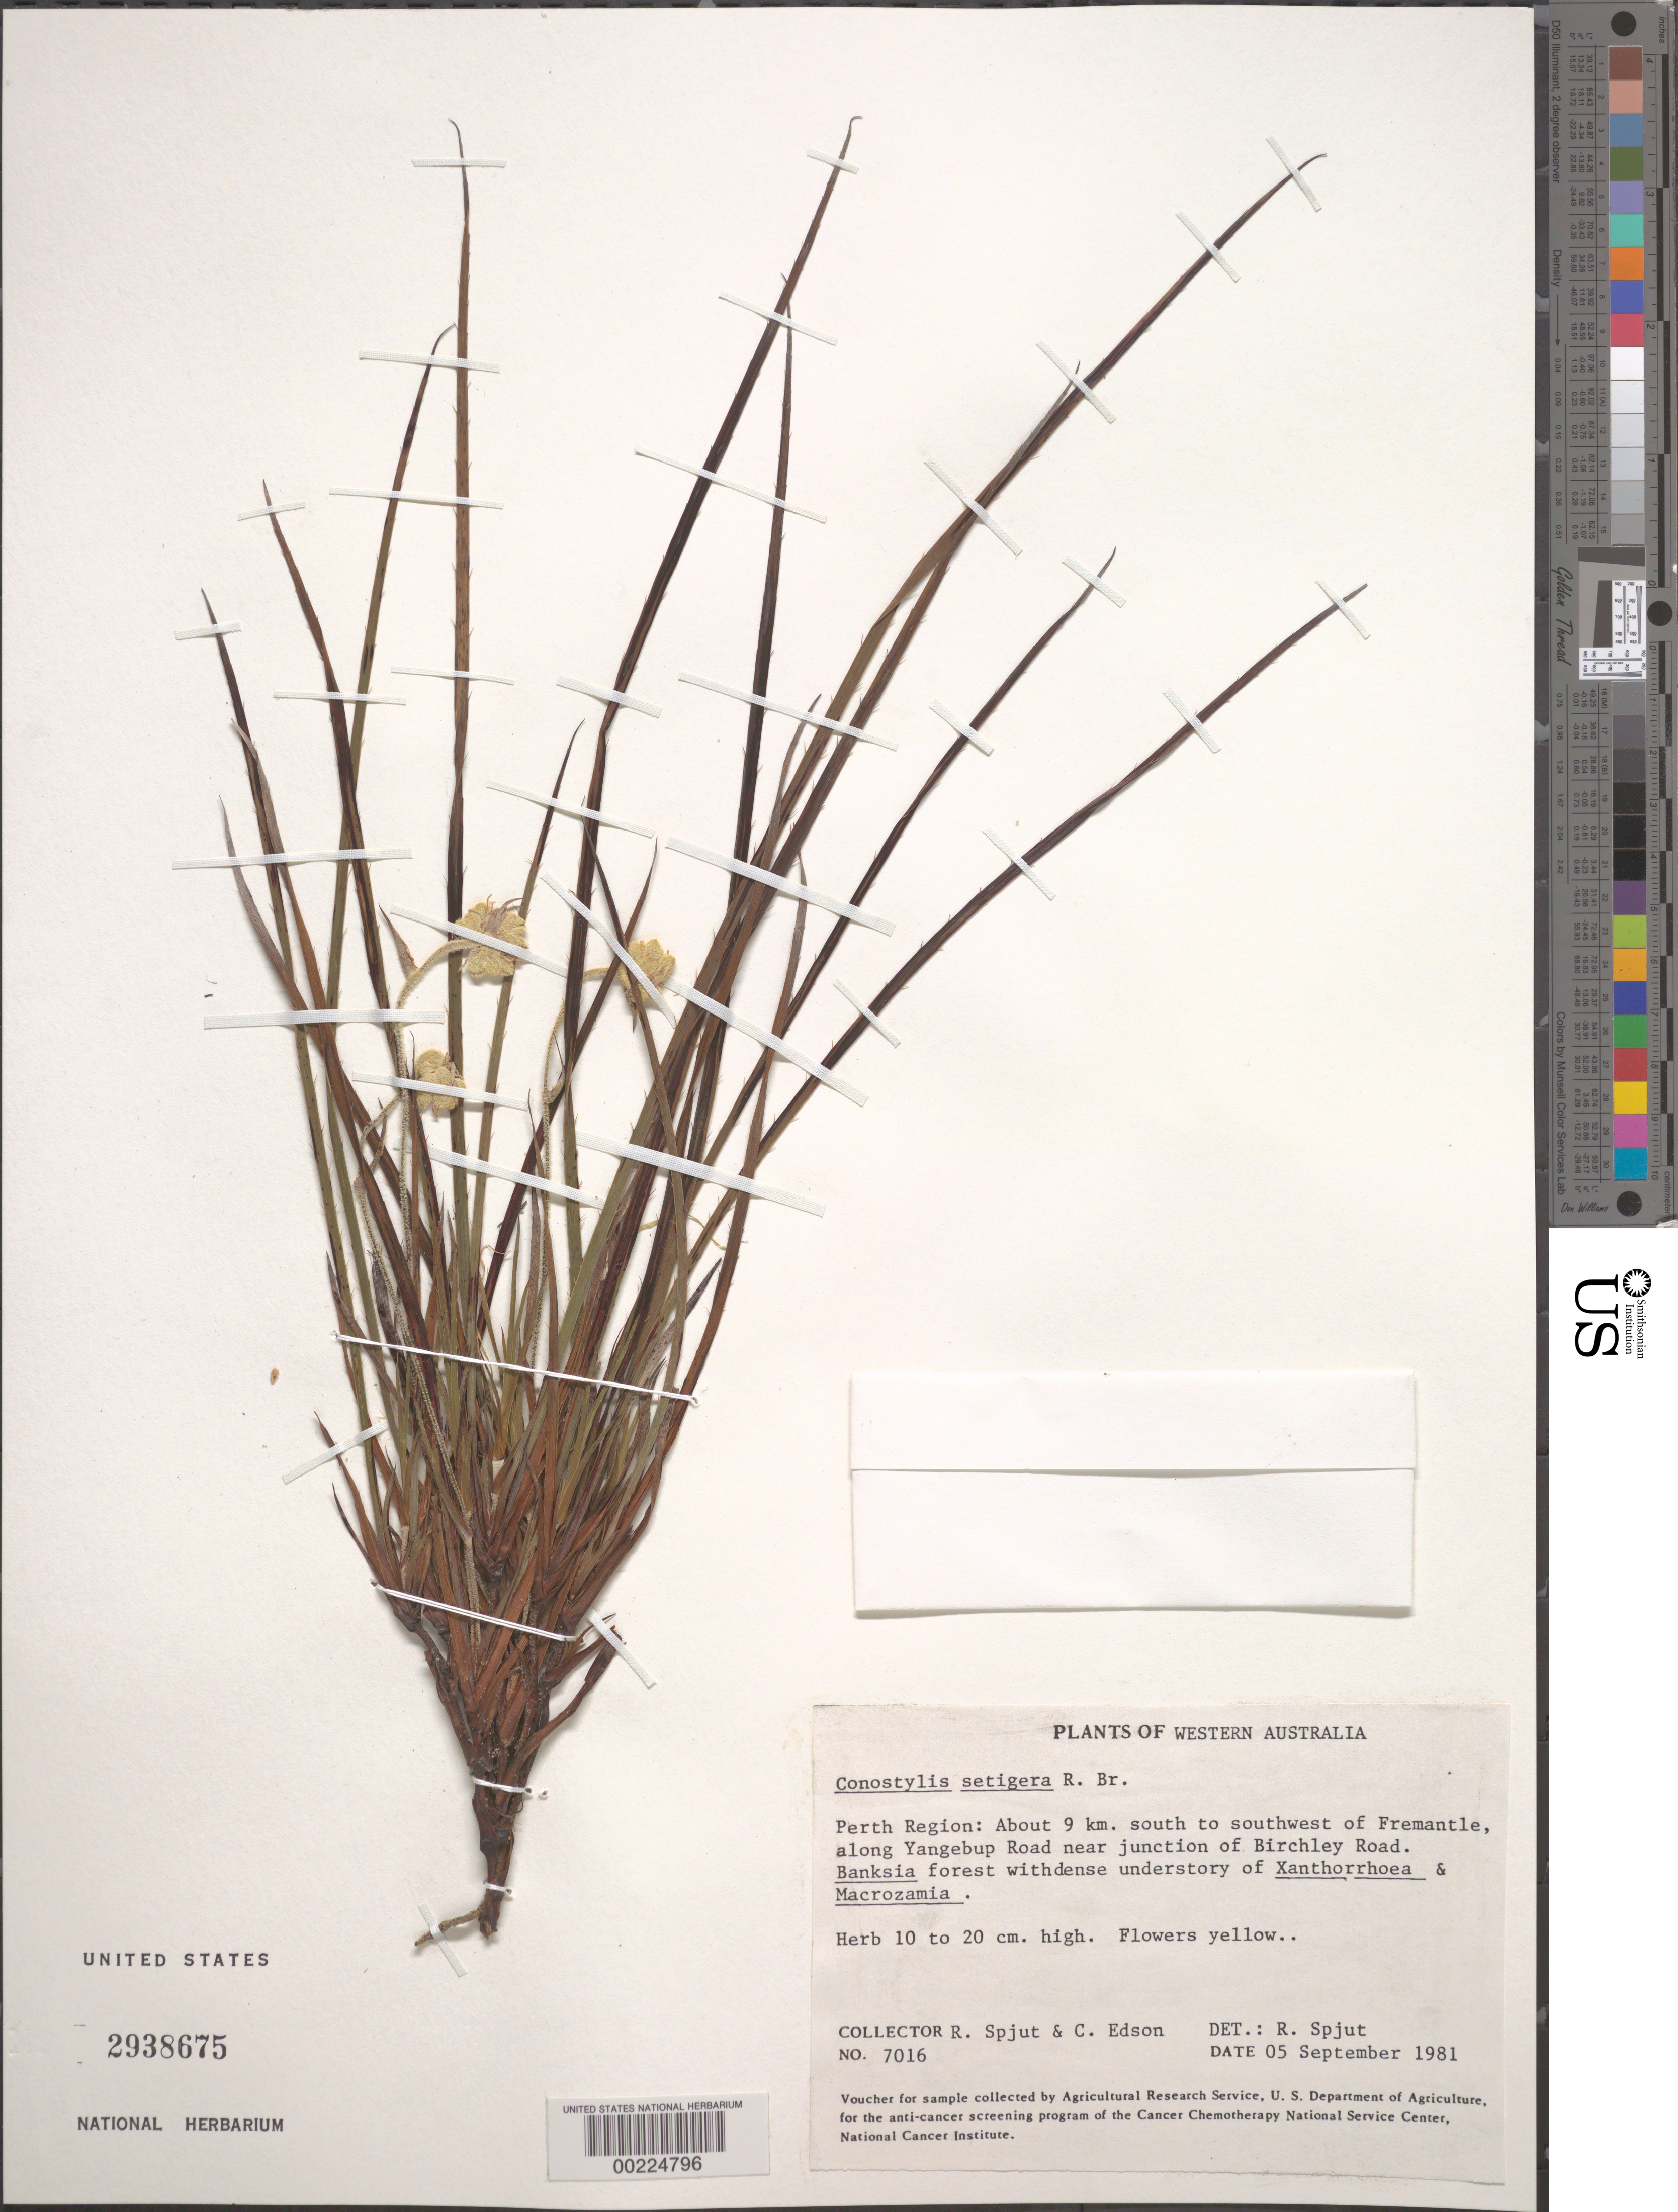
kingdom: Plantae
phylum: Tracheophyta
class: Liliopsida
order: Commelinales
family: Haemodoraceae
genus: Conostylis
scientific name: Conostylis setigera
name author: R. Br.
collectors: R. Spjut & C. Edson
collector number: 7016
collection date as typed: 05 Sep 1981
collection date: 1981-09-05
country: Australia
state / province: Western Australia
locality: Perth region: ca 9 km s to sw of fremantle, along yangebup road near junction of birchley road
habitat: Bankssia forest w/dense understory of xantorrhoea & macrozamia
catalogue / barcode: US 2938675